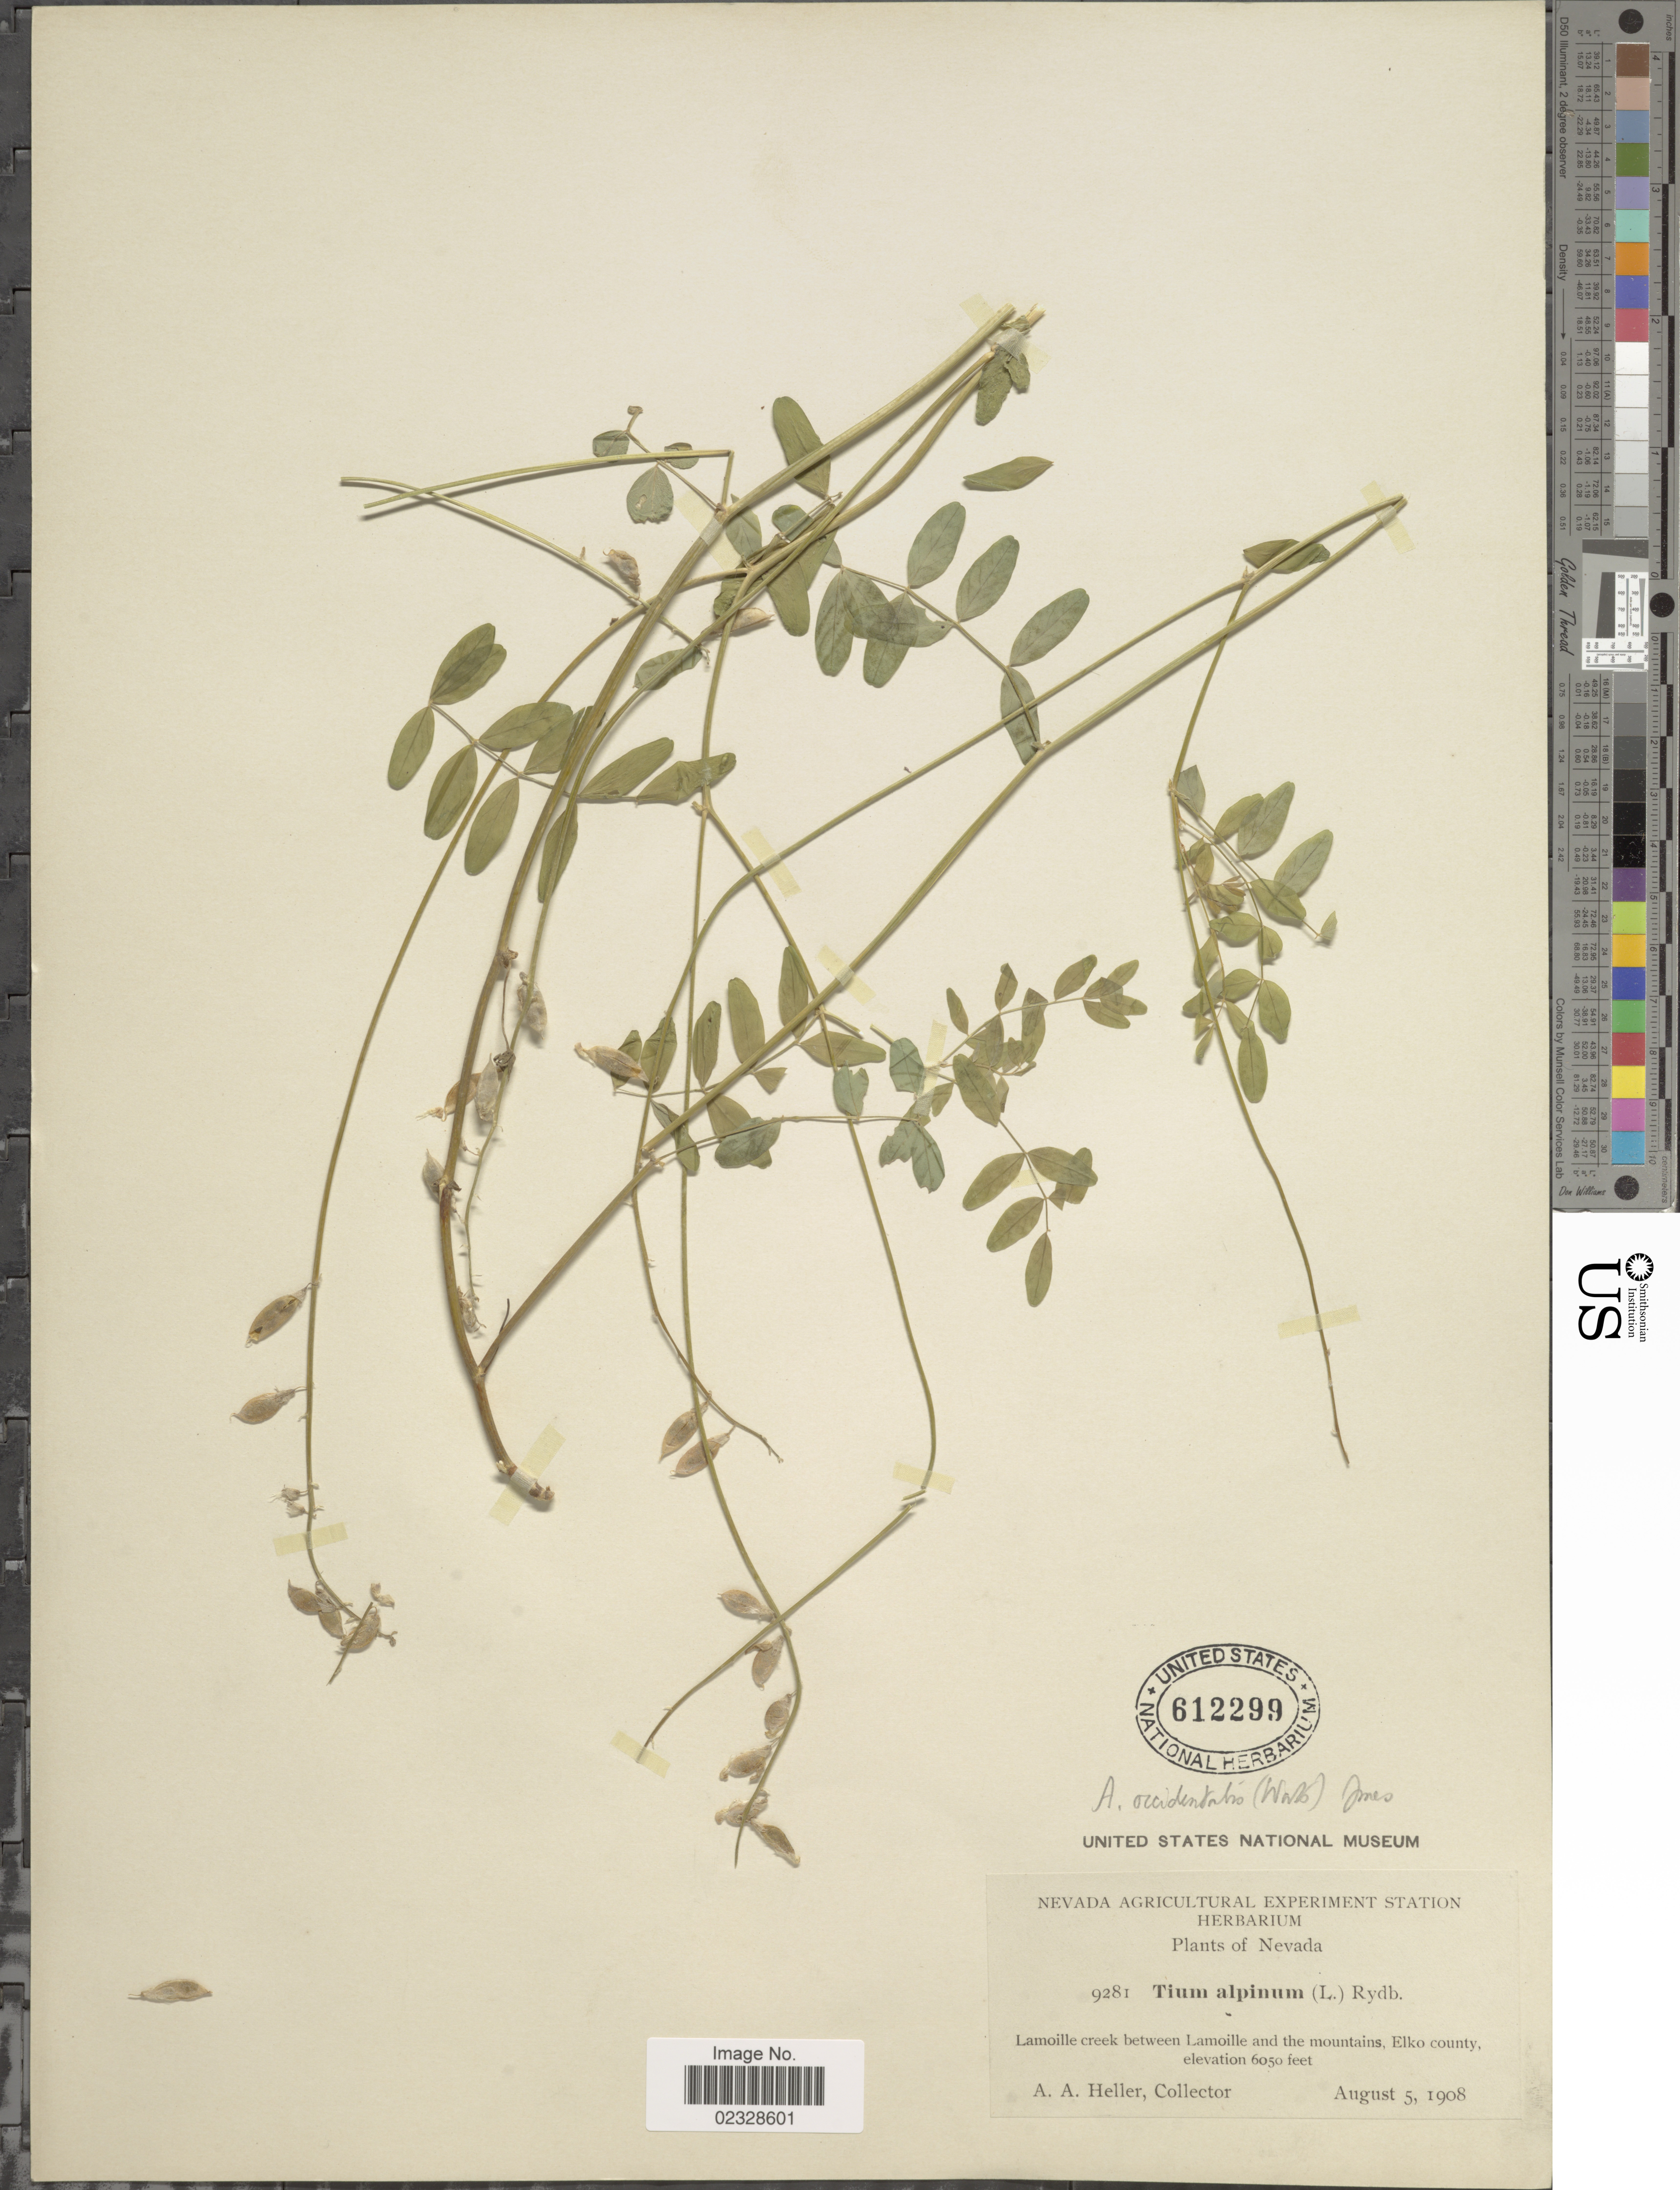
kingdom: Plantae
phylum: Tracheophyta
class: Magnoliopsida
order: Fabales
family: Fabaceae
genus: Astragalus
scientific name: Astragalus alpinus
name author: L.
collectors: A. A. Heller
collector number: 9281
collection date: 1908-08-05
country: United States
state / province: Nevada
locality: Lamoille creek between Lamoille and the mountains, Elko county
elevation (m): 1844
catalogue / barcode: US 612299